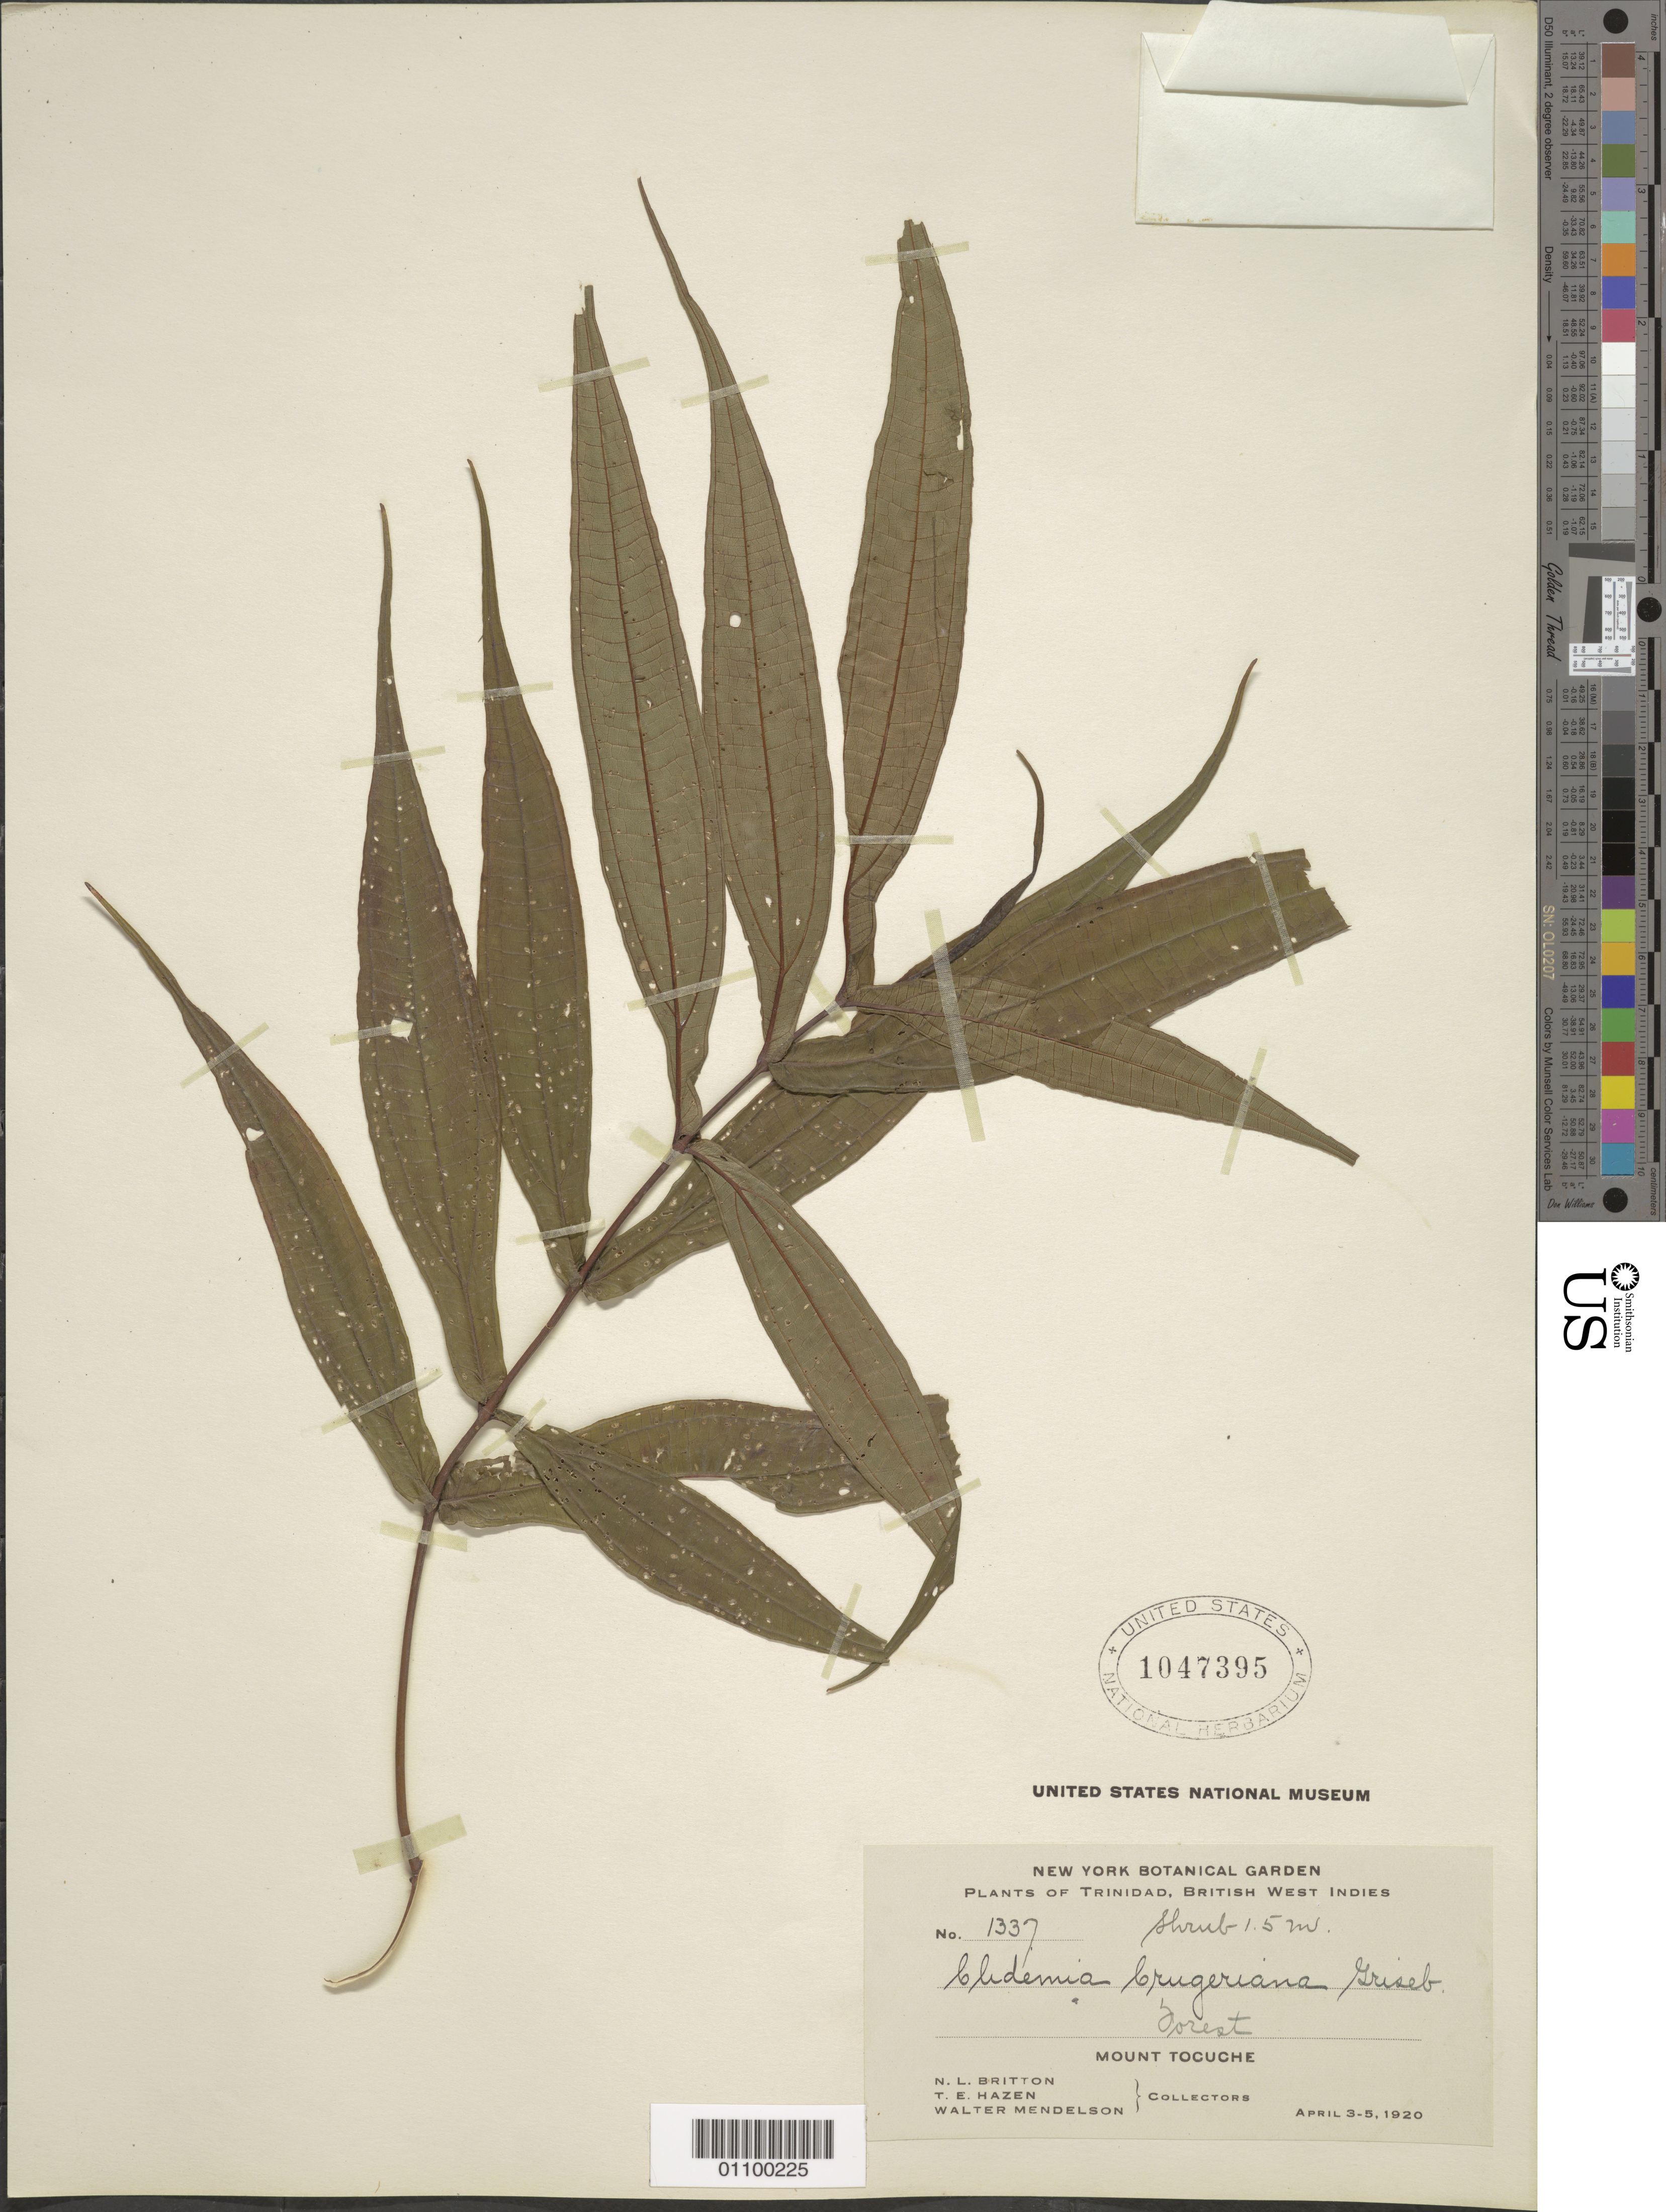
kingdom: Plantae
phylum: Tracheophyta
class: Magnoliopsida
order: Myrtales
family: Melastomataceae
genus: Clidemia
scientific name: Clidemia cruegeriana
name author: Griseb.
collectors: N. Britton, T. E. Hazen & W. Mendelson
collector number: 1337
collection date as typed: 03 Apr 1920 to 05 Apr 1920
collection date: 1920-04-03/1920-04-05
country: Trinidad and Tobago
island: Trinidad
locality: Mount Tocuche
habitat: forest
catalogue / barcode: US 1047395